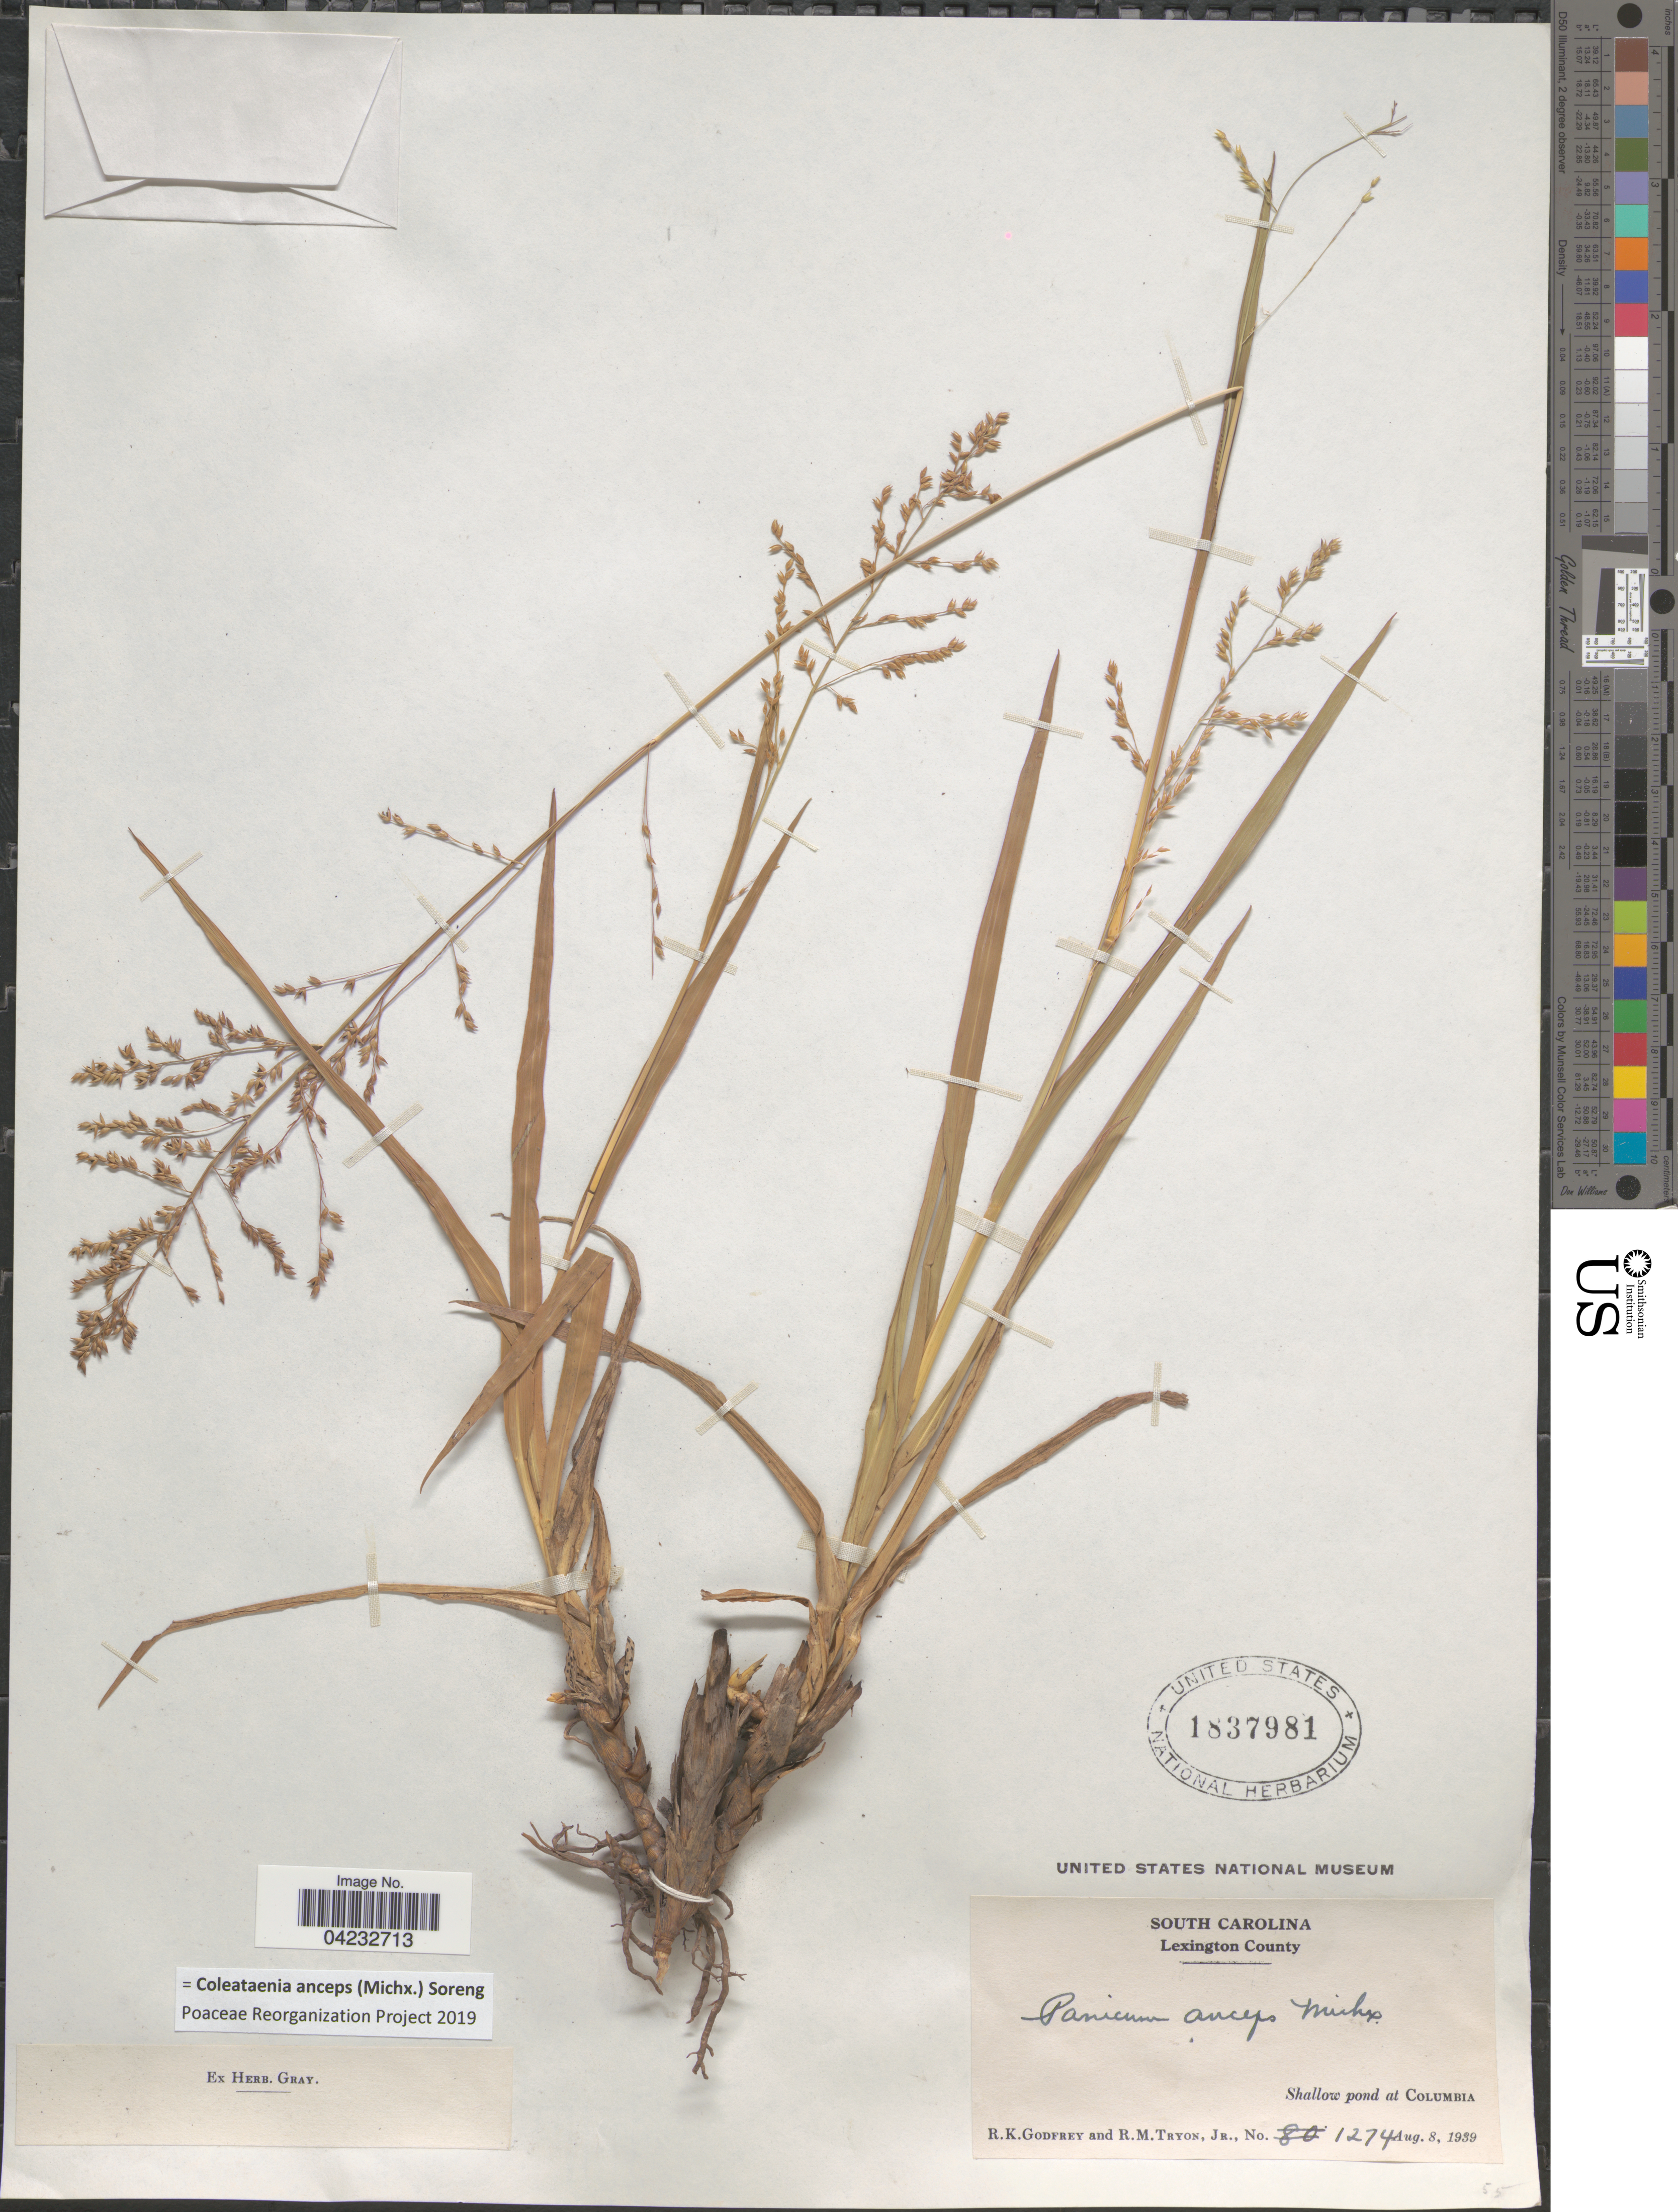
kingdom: Plantae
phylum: Tracheophyta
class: Liliopsida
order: Poales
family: Poaceae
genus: Coleataenia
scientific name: Coleataenia anceps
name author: (Michx.) Soreng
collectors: R. K. Godfrey & R. Tryon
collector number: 1274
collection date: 1939-08-08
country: United States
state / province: South Carolina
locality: Lexington County. Shallow pond at Columbia.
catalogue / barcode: US 1837981